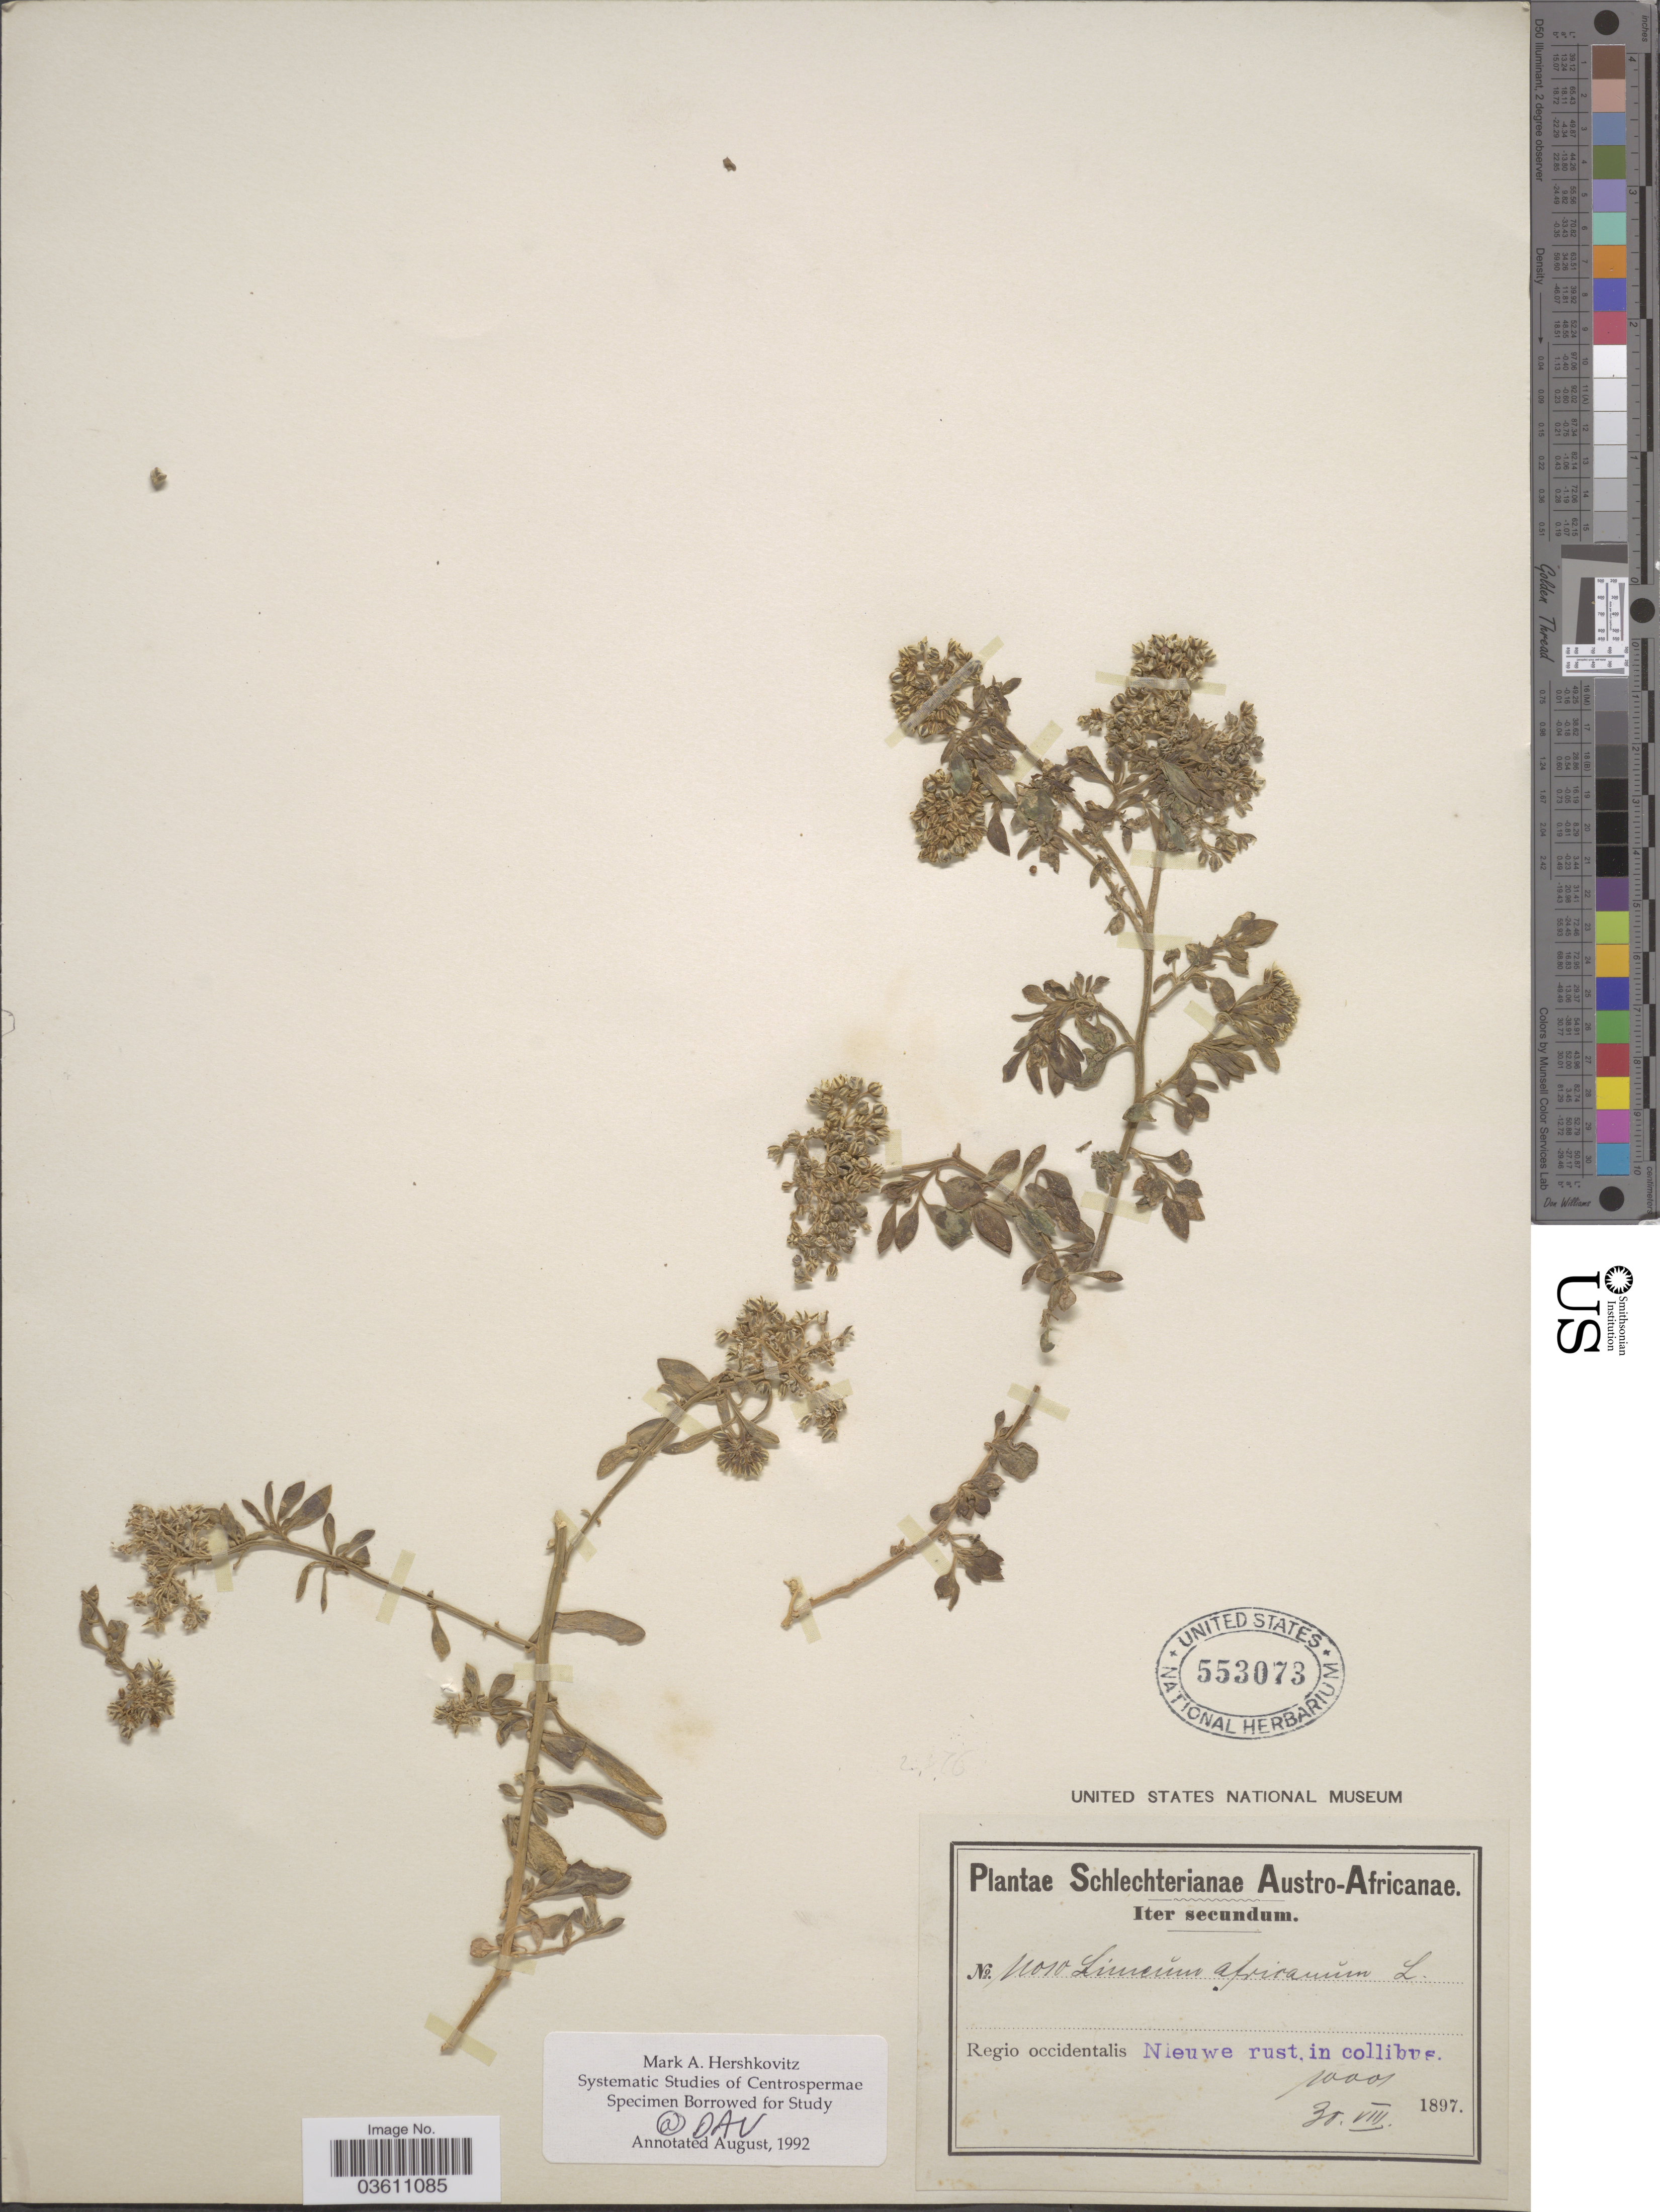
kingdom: Plantae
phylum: Tracheophyta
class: Magnoliopsida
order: Caryophyllales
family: Limeaceae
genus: Limeum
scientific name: Limeum africanum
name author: L.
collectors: Schlechter, --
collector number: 11010*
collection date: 1897-08-30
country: South Africa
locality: Austro-Africanae. Regio occidentalis Nieuwe rust, in collibus.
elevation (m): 305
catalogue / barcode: US 553073